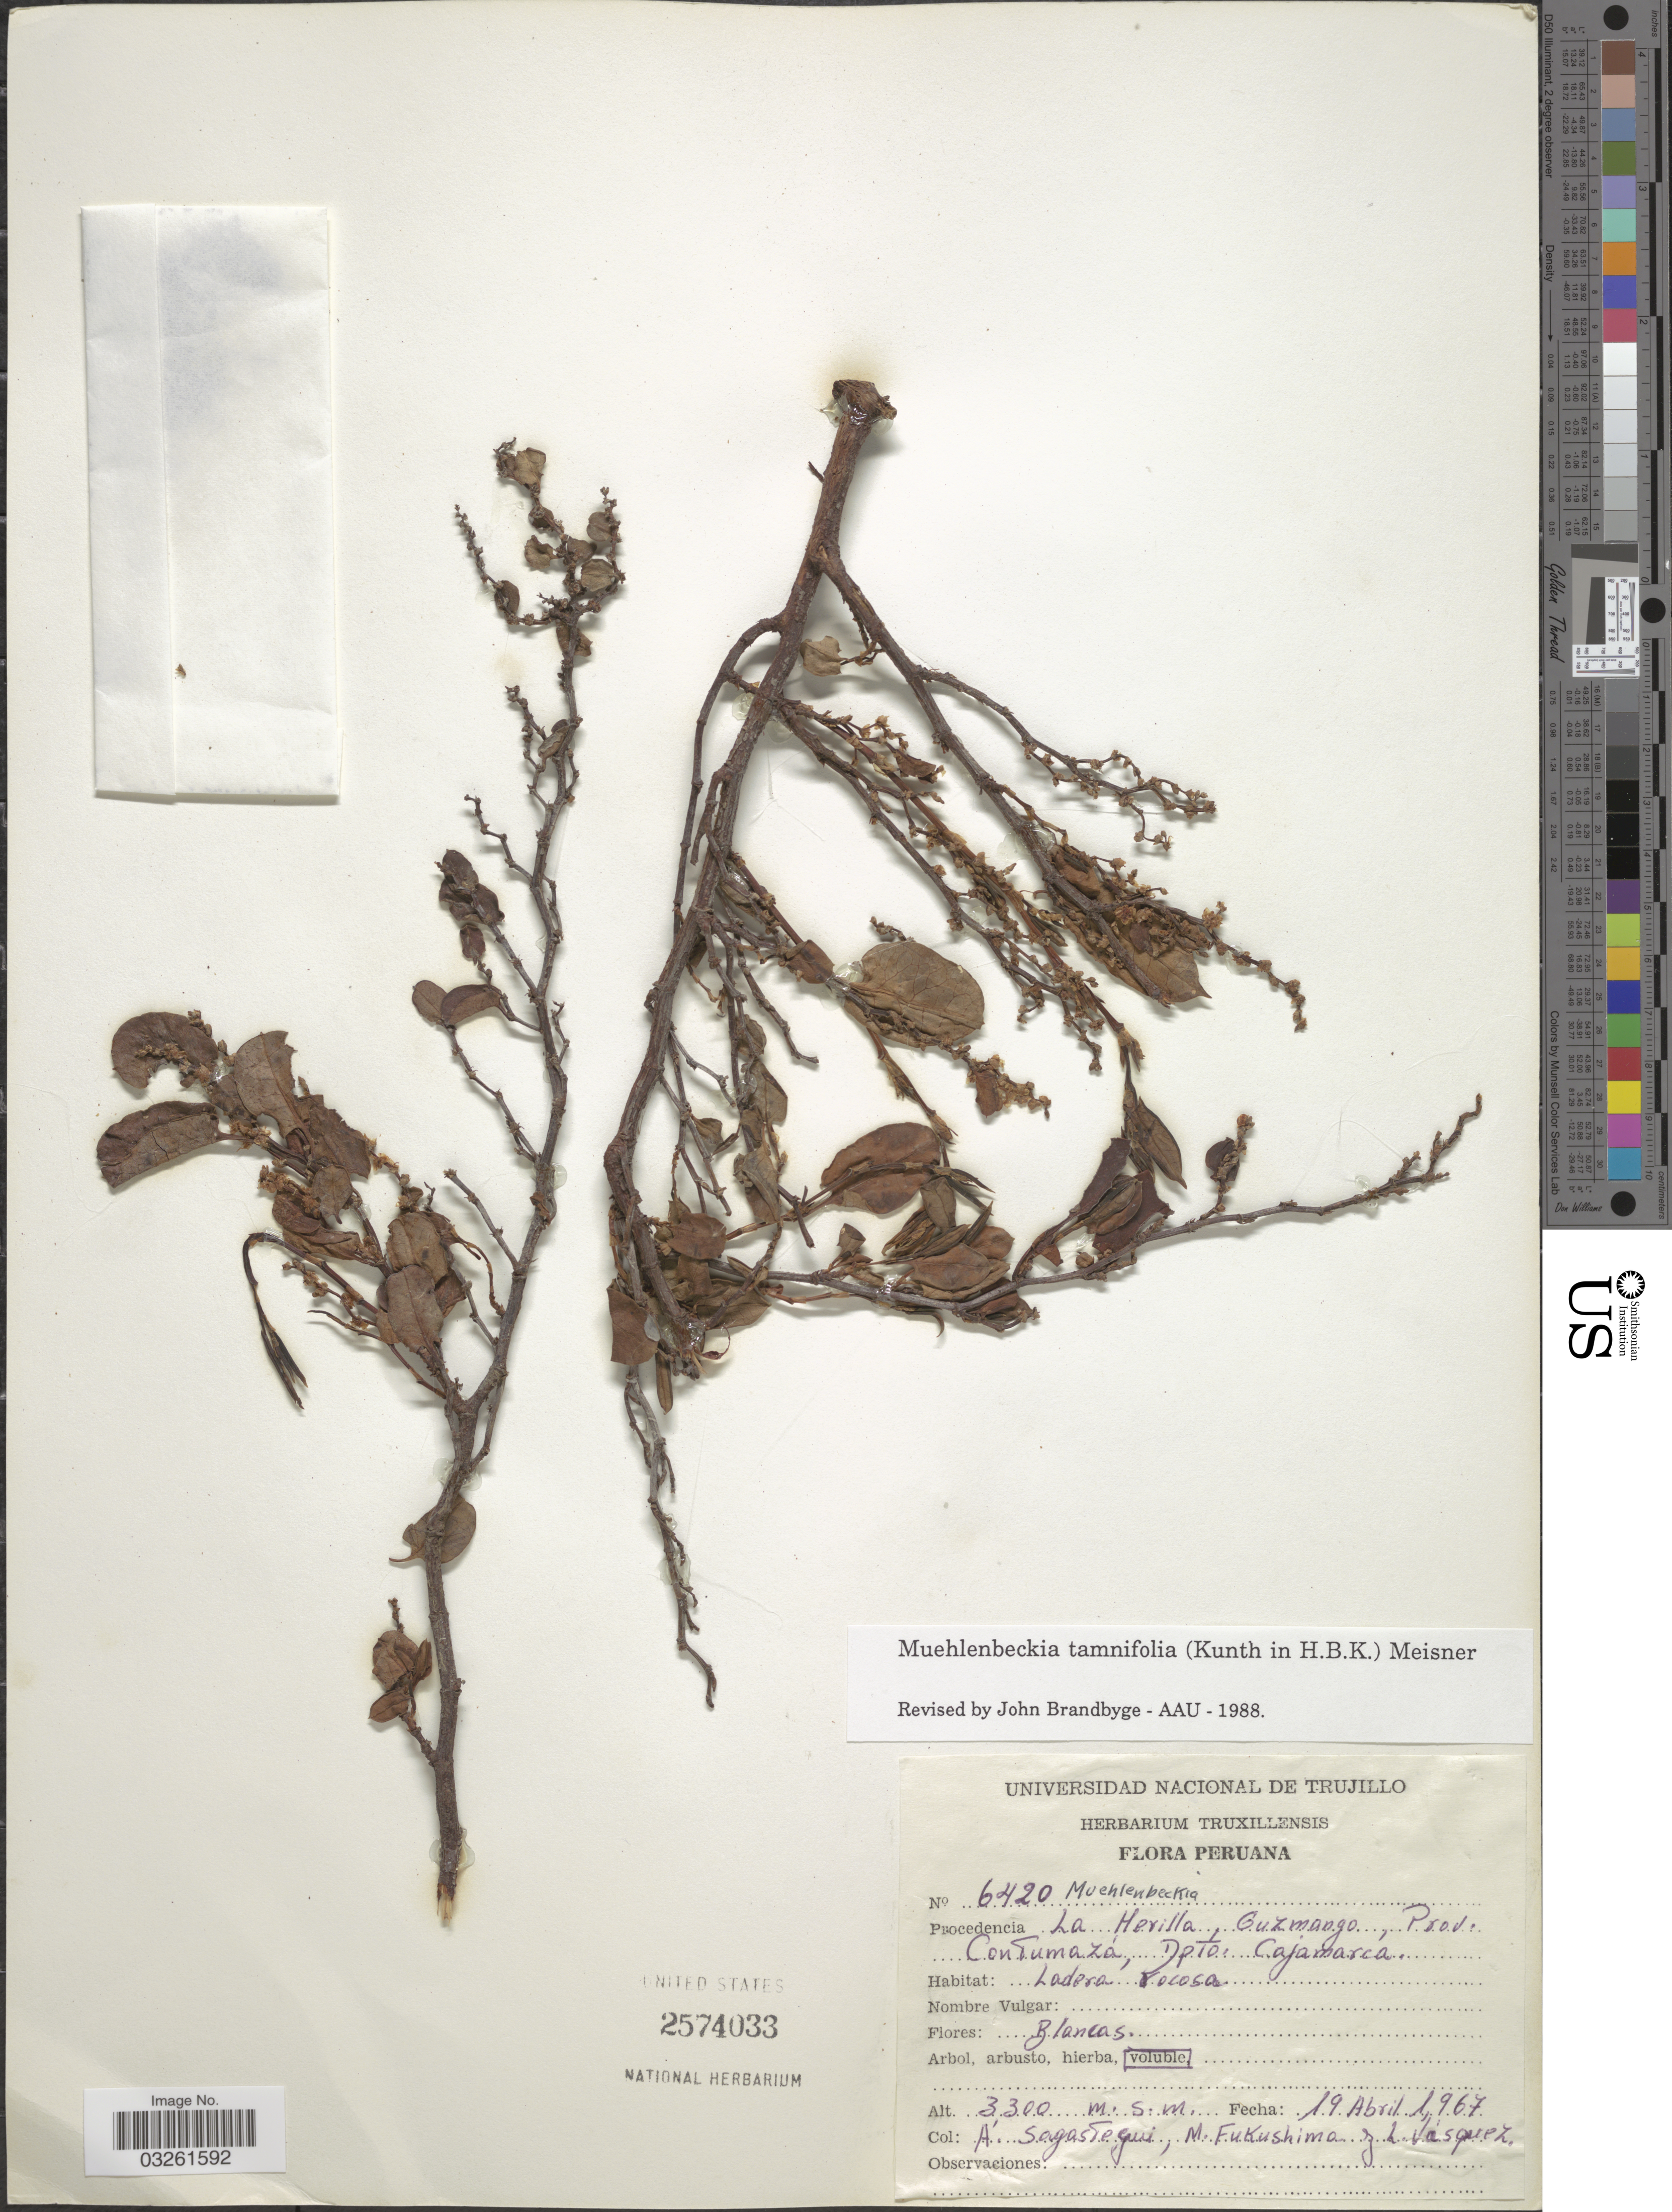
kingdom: Plantae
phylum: Tracheophyta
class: Magnoliopsida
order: Caryophyllales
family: Polygonaceae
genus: Muehlenbeckia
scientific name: Muehlenbeckia tamnifolia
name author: (Kunth) Meisn.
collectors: A. Sagastegui, M. Fukushima & L. Vasquez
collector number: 6420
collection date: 1967-04-19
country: Peru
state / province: Cajamarca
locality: Procedencia: La Herilla, Guzmango, Prov. Contumazá, Dpto. Cajamarcá.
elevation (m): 3300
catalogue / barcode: US 2574033